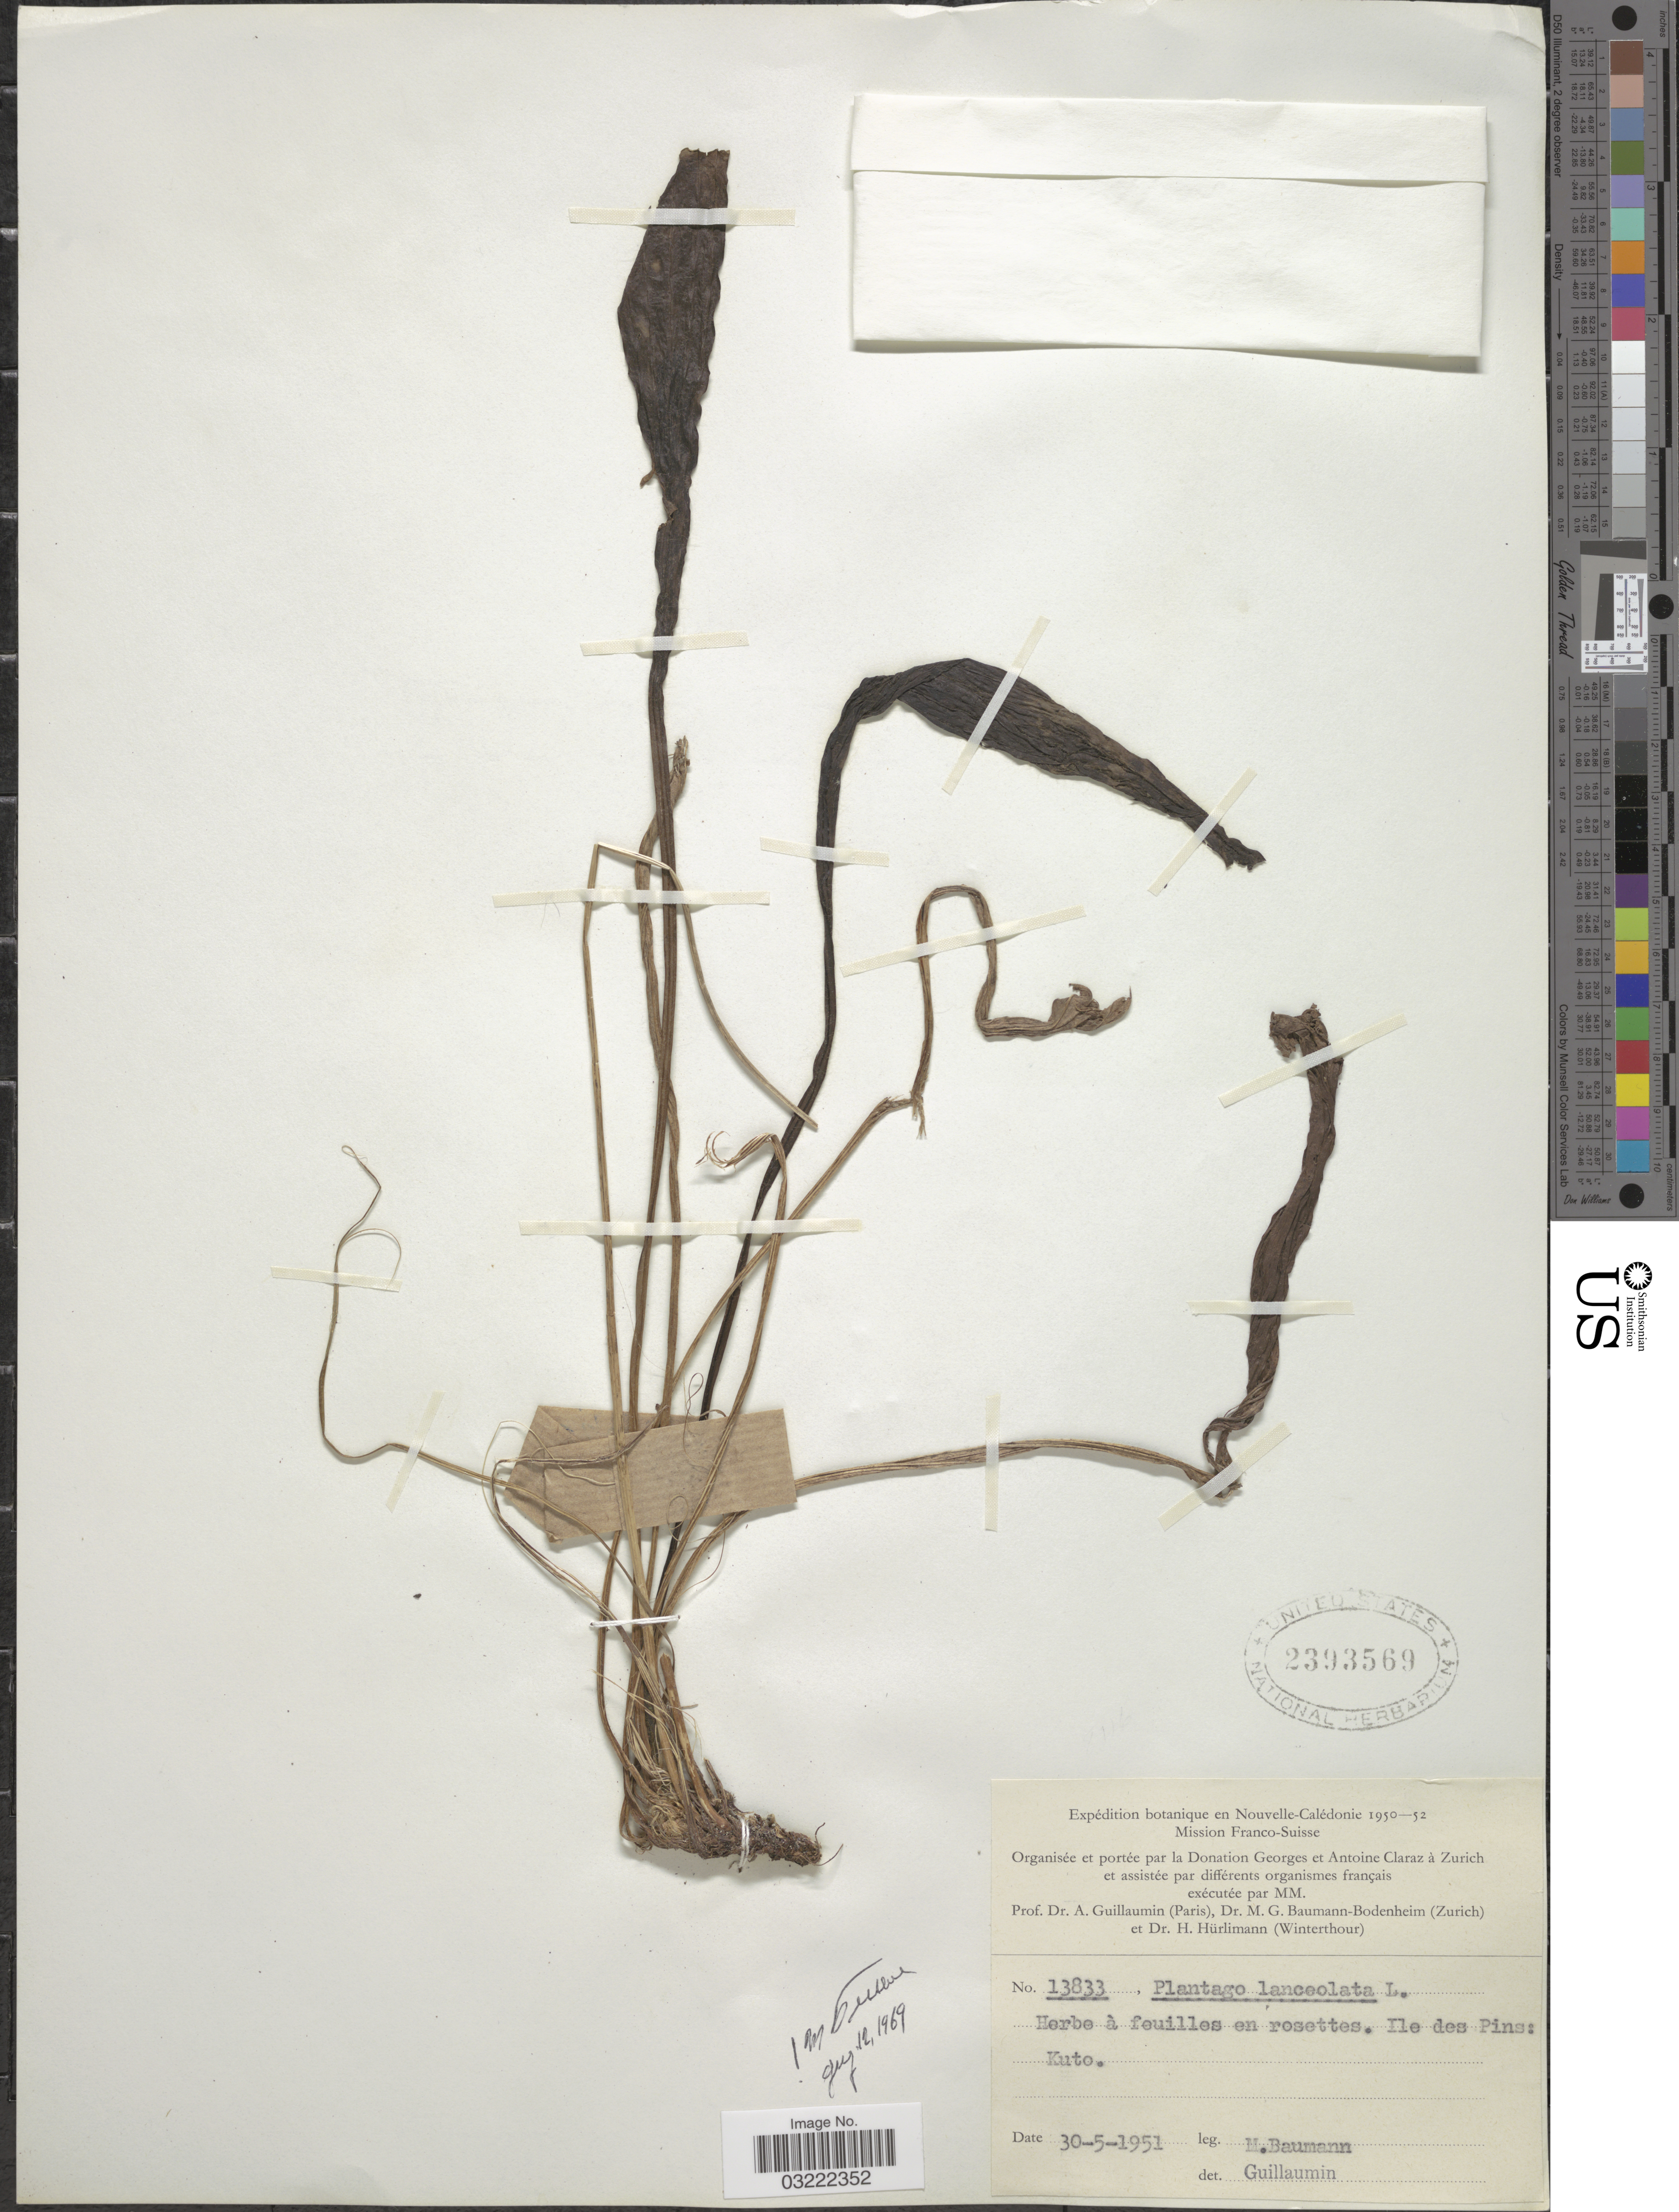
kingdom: Plantae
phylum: Tracheophyta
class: Magnoliopsida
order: Lamiales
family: Plantaginaceae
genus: Plantago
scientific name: Plantago lanceolata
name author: L.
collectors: M. Baumann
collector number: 13833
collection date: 1951-05-30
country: New Caledonia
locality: Nouvelle-Calédonie, Ile des Pins: Kuto.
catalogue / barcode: US 2393569